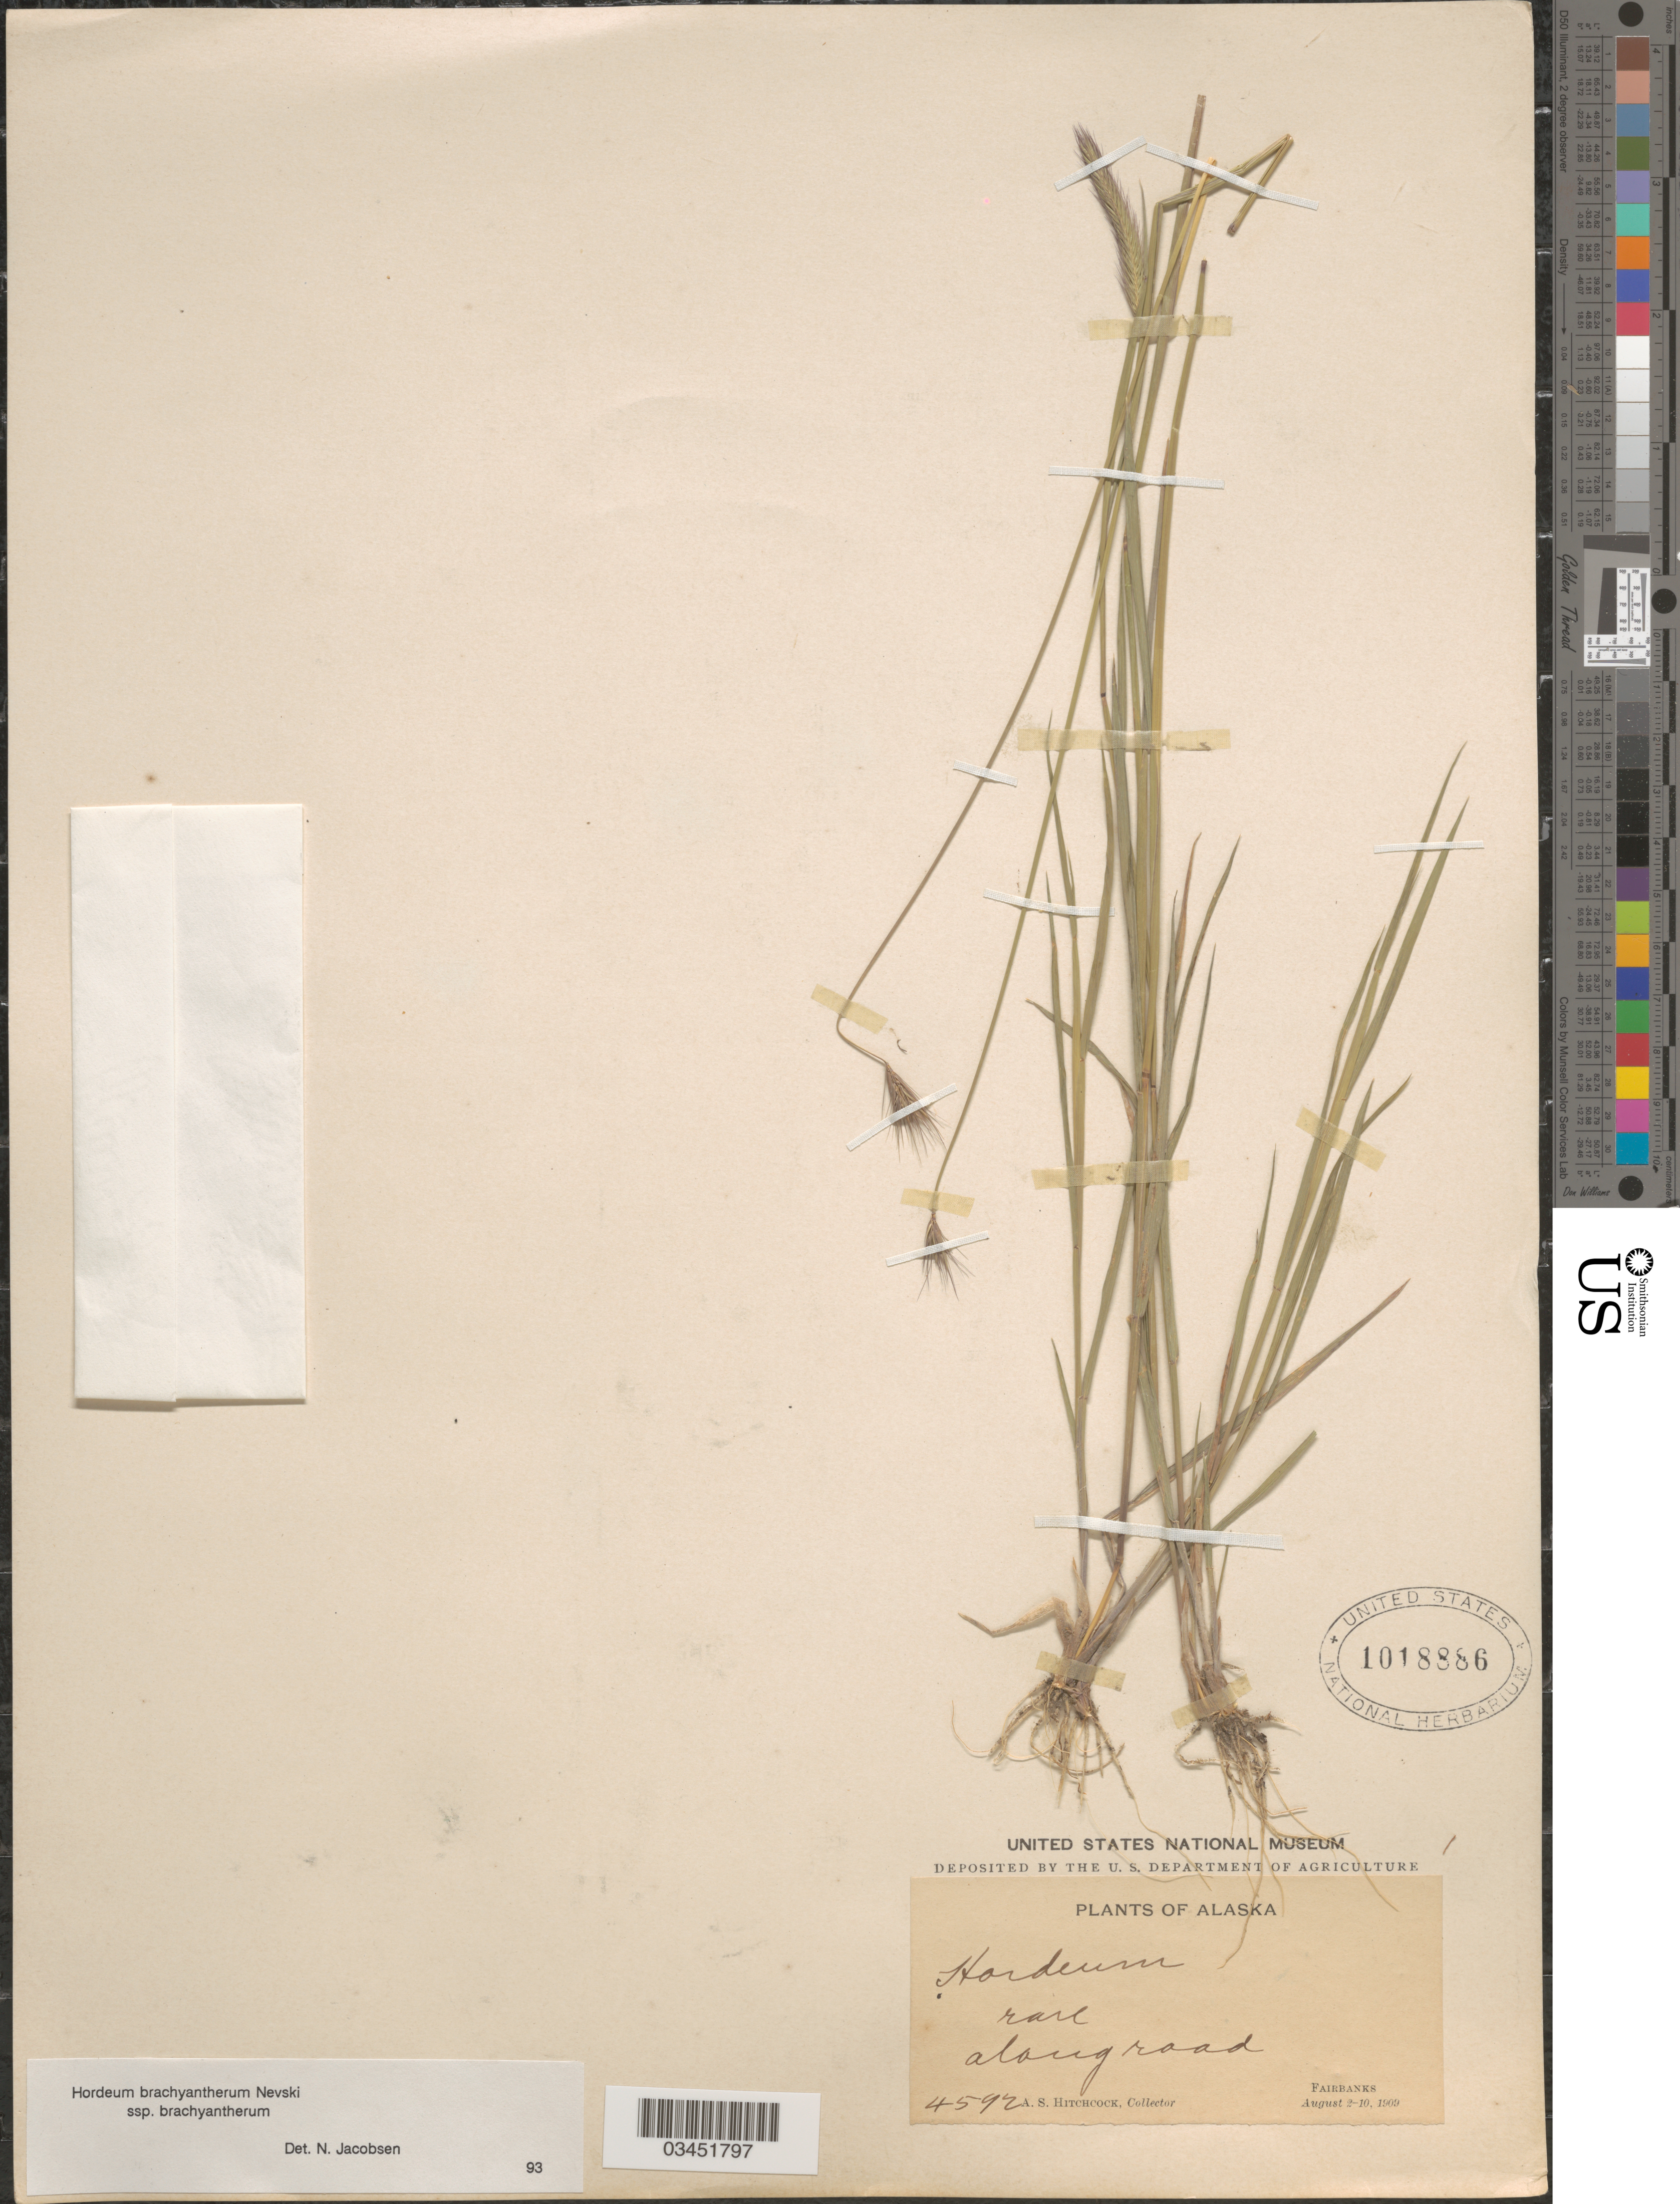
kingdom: Plantae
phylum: Tracheophyta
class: Liliopsida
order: Poales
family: Poaceae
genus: Hordeum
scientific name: Hordeum brachyantherum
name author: Nevski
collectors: A. S. Hitchcock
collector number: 4592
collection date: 1909-08-02/1909-08-10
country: United States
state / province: Alaska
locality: Fairbanks.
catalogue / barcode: US 1018886